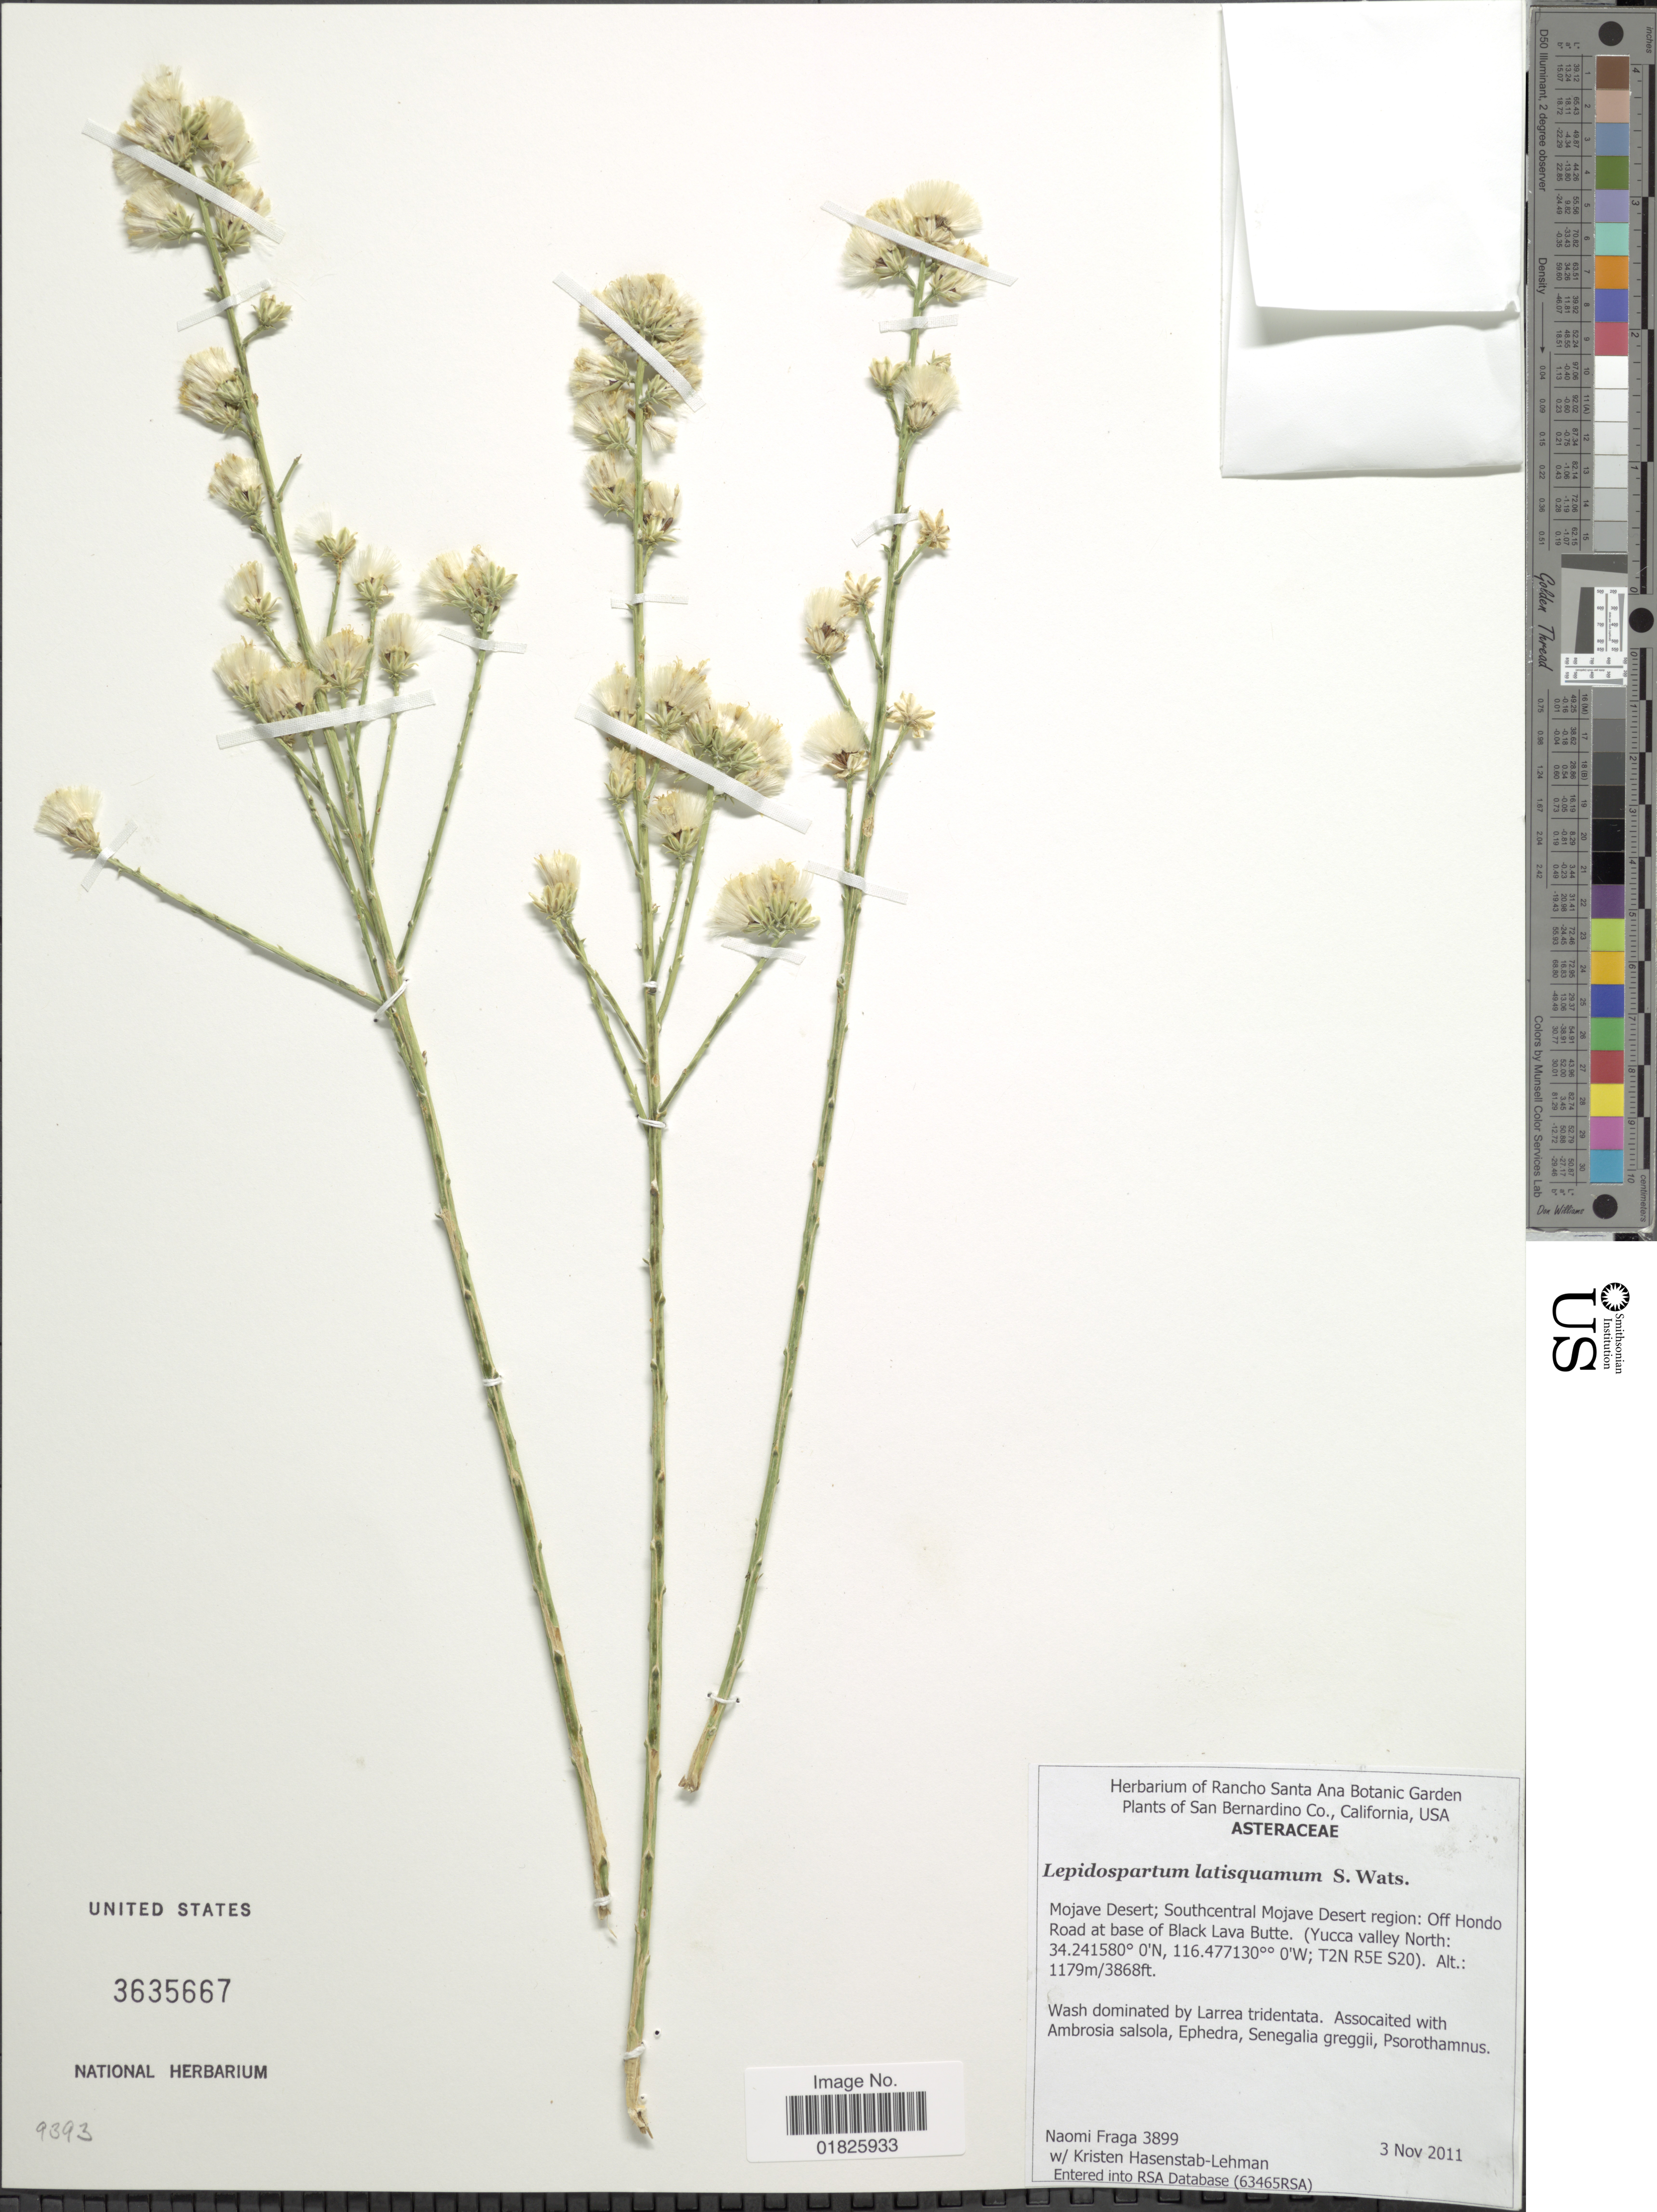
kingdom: Plantae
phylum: Tracheophyta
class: Magnoliopsida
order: Asterales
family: Asteraceae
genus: Lepidospartum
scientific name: Lepidospartum latisquamum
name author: S. Watson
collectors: N. Fraga & K. Hasenstab-Lehman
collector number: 3899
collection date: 2011-11-03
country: United States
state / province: California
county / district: San Bernardino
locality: San Bernardino Co., U. S. A., Mojave Desert, Southcentral Mojave Desert, Off Hondo Road at base of Black Lava Butte (Yucca Valley North, T2N, R5E, S20)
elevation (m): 1179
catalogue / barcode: US 3635667